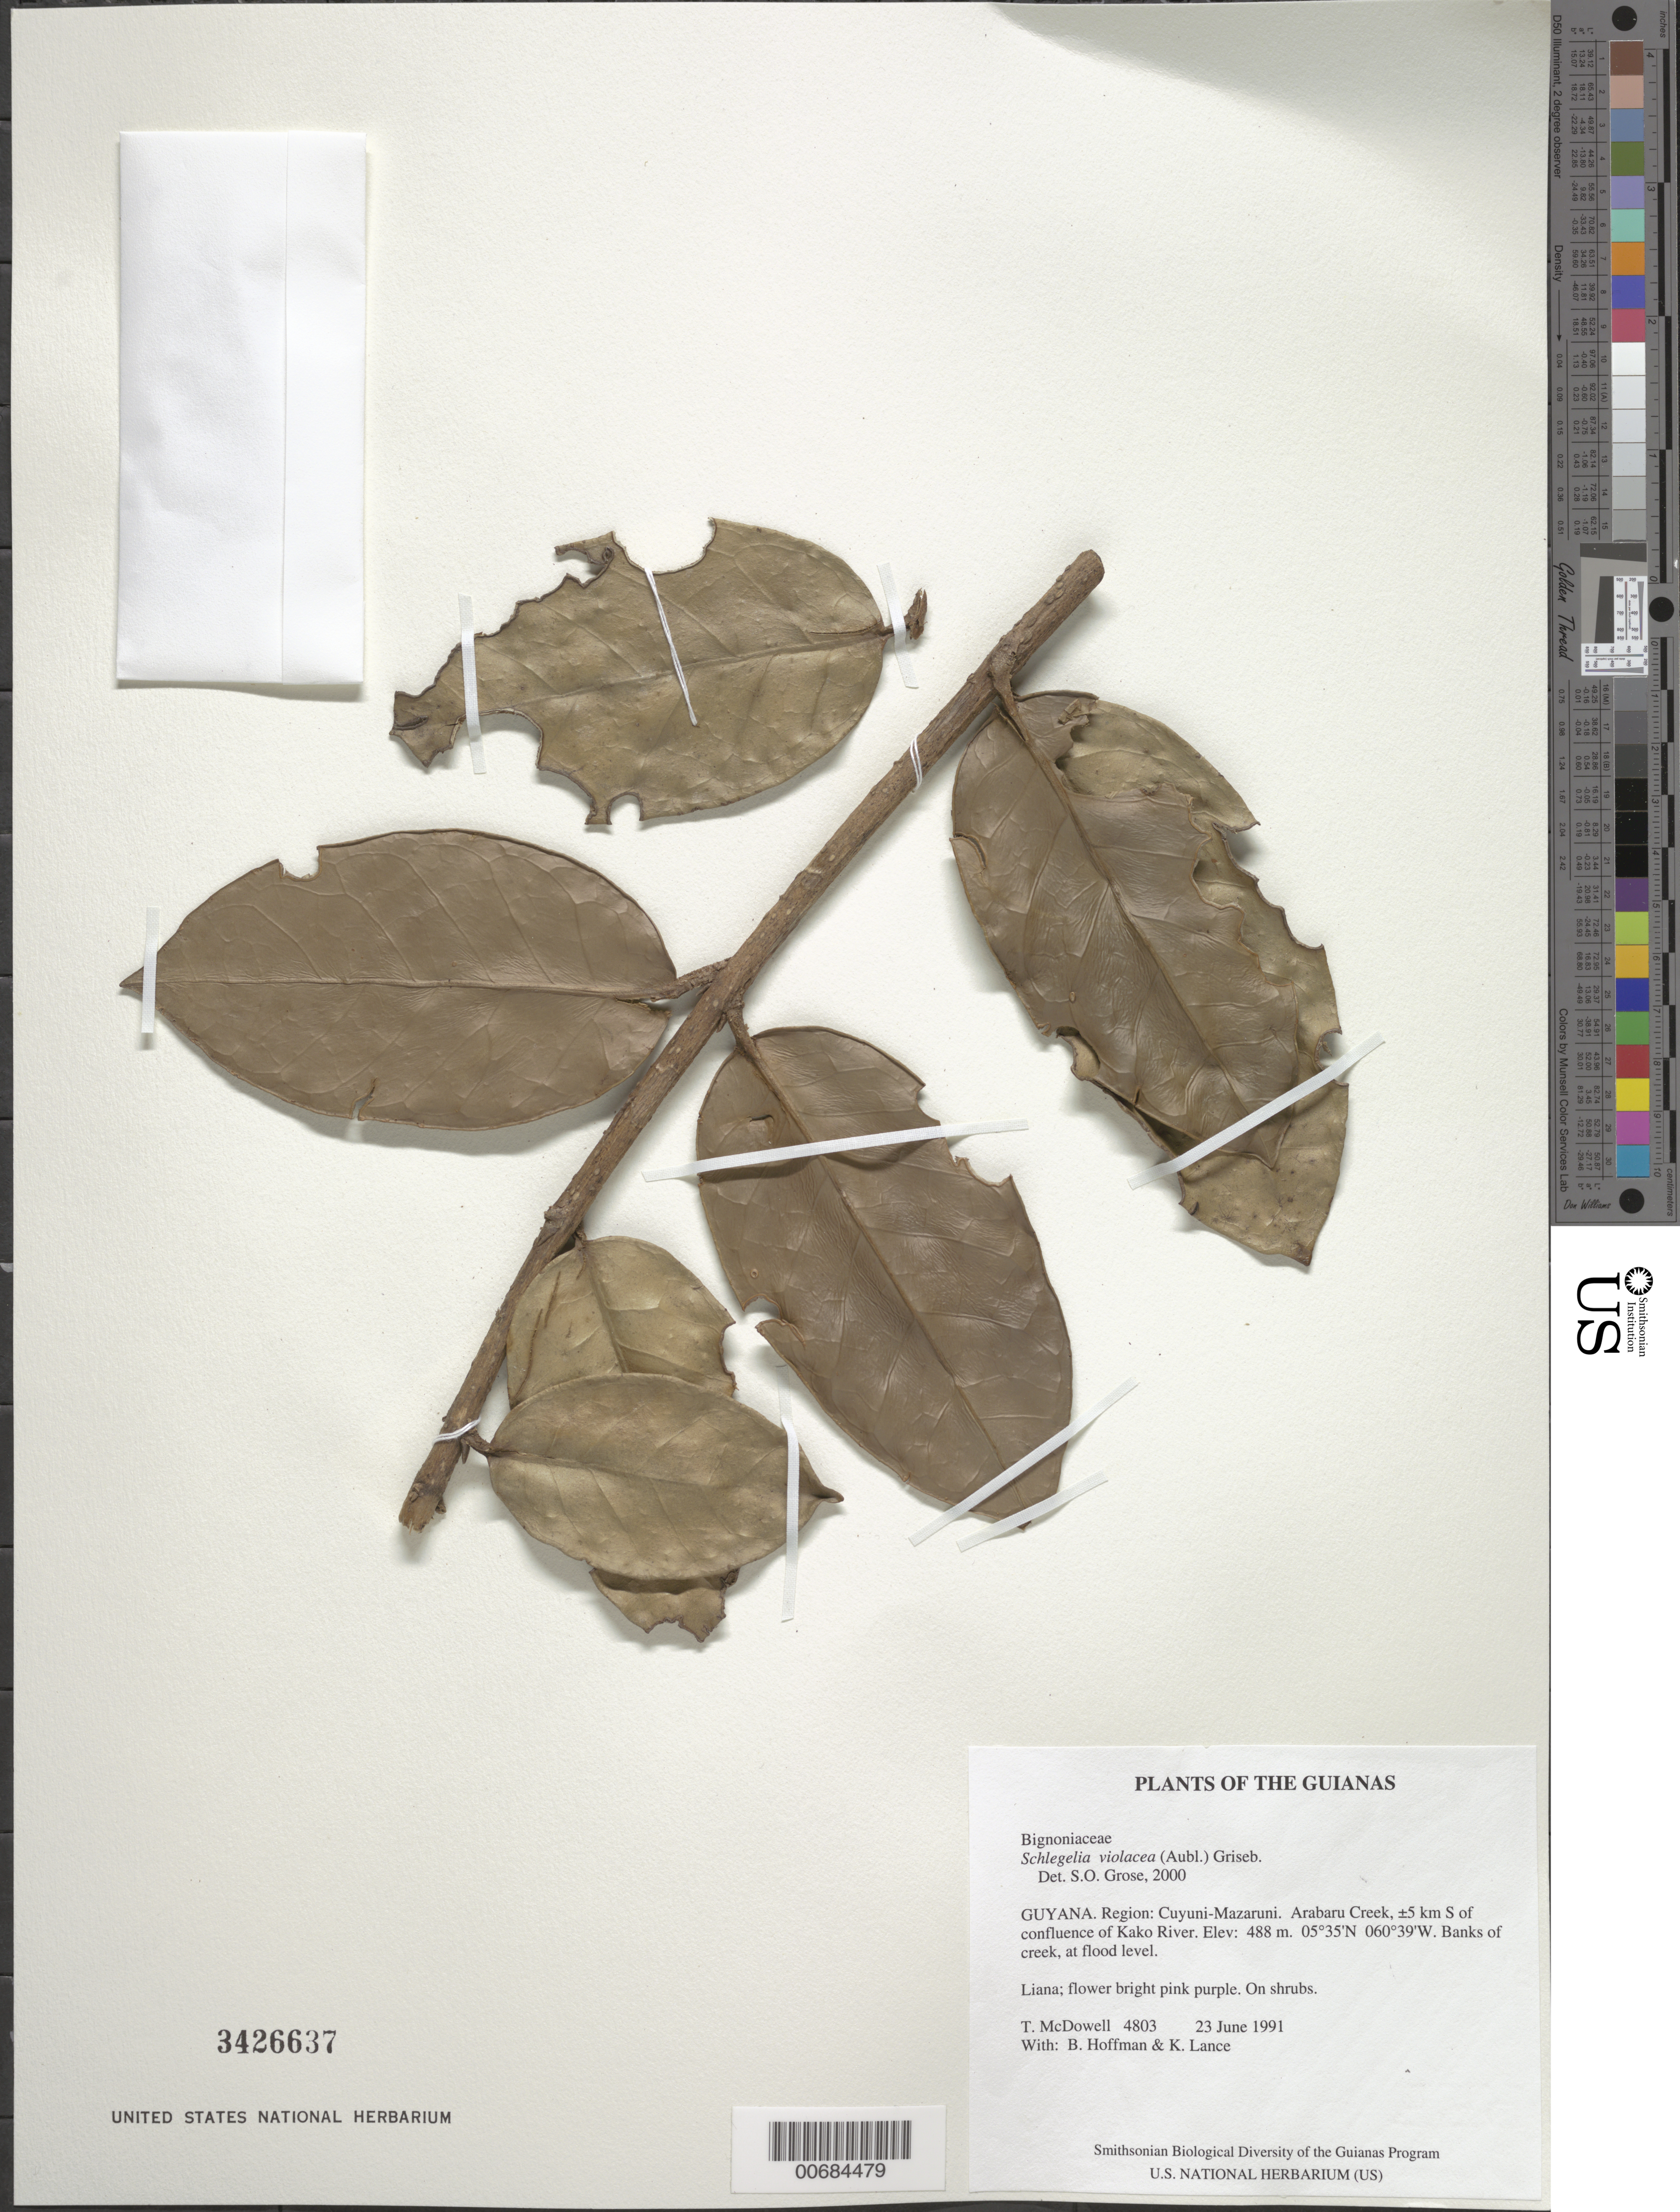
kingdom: Plantae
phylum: Tracheophyta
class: Magnoliopsida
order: Lamiales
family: Schlegeliaceae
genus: Schlegelia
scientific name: Schlegelia violacea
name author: (Aubl.) Griseb.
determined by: Grose, S. O.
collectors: T. McDowell, B. Hoffman & K. Lance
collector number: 4803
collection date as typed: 23 June 1991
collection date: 1991-06-23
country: Guyana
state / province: Cuyuni-Mazaruni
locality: Arabaru Creek, ±5 km S of confluence of Kako River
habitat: Banks of creek, at flood level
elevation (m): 488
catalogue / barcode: US 3426637